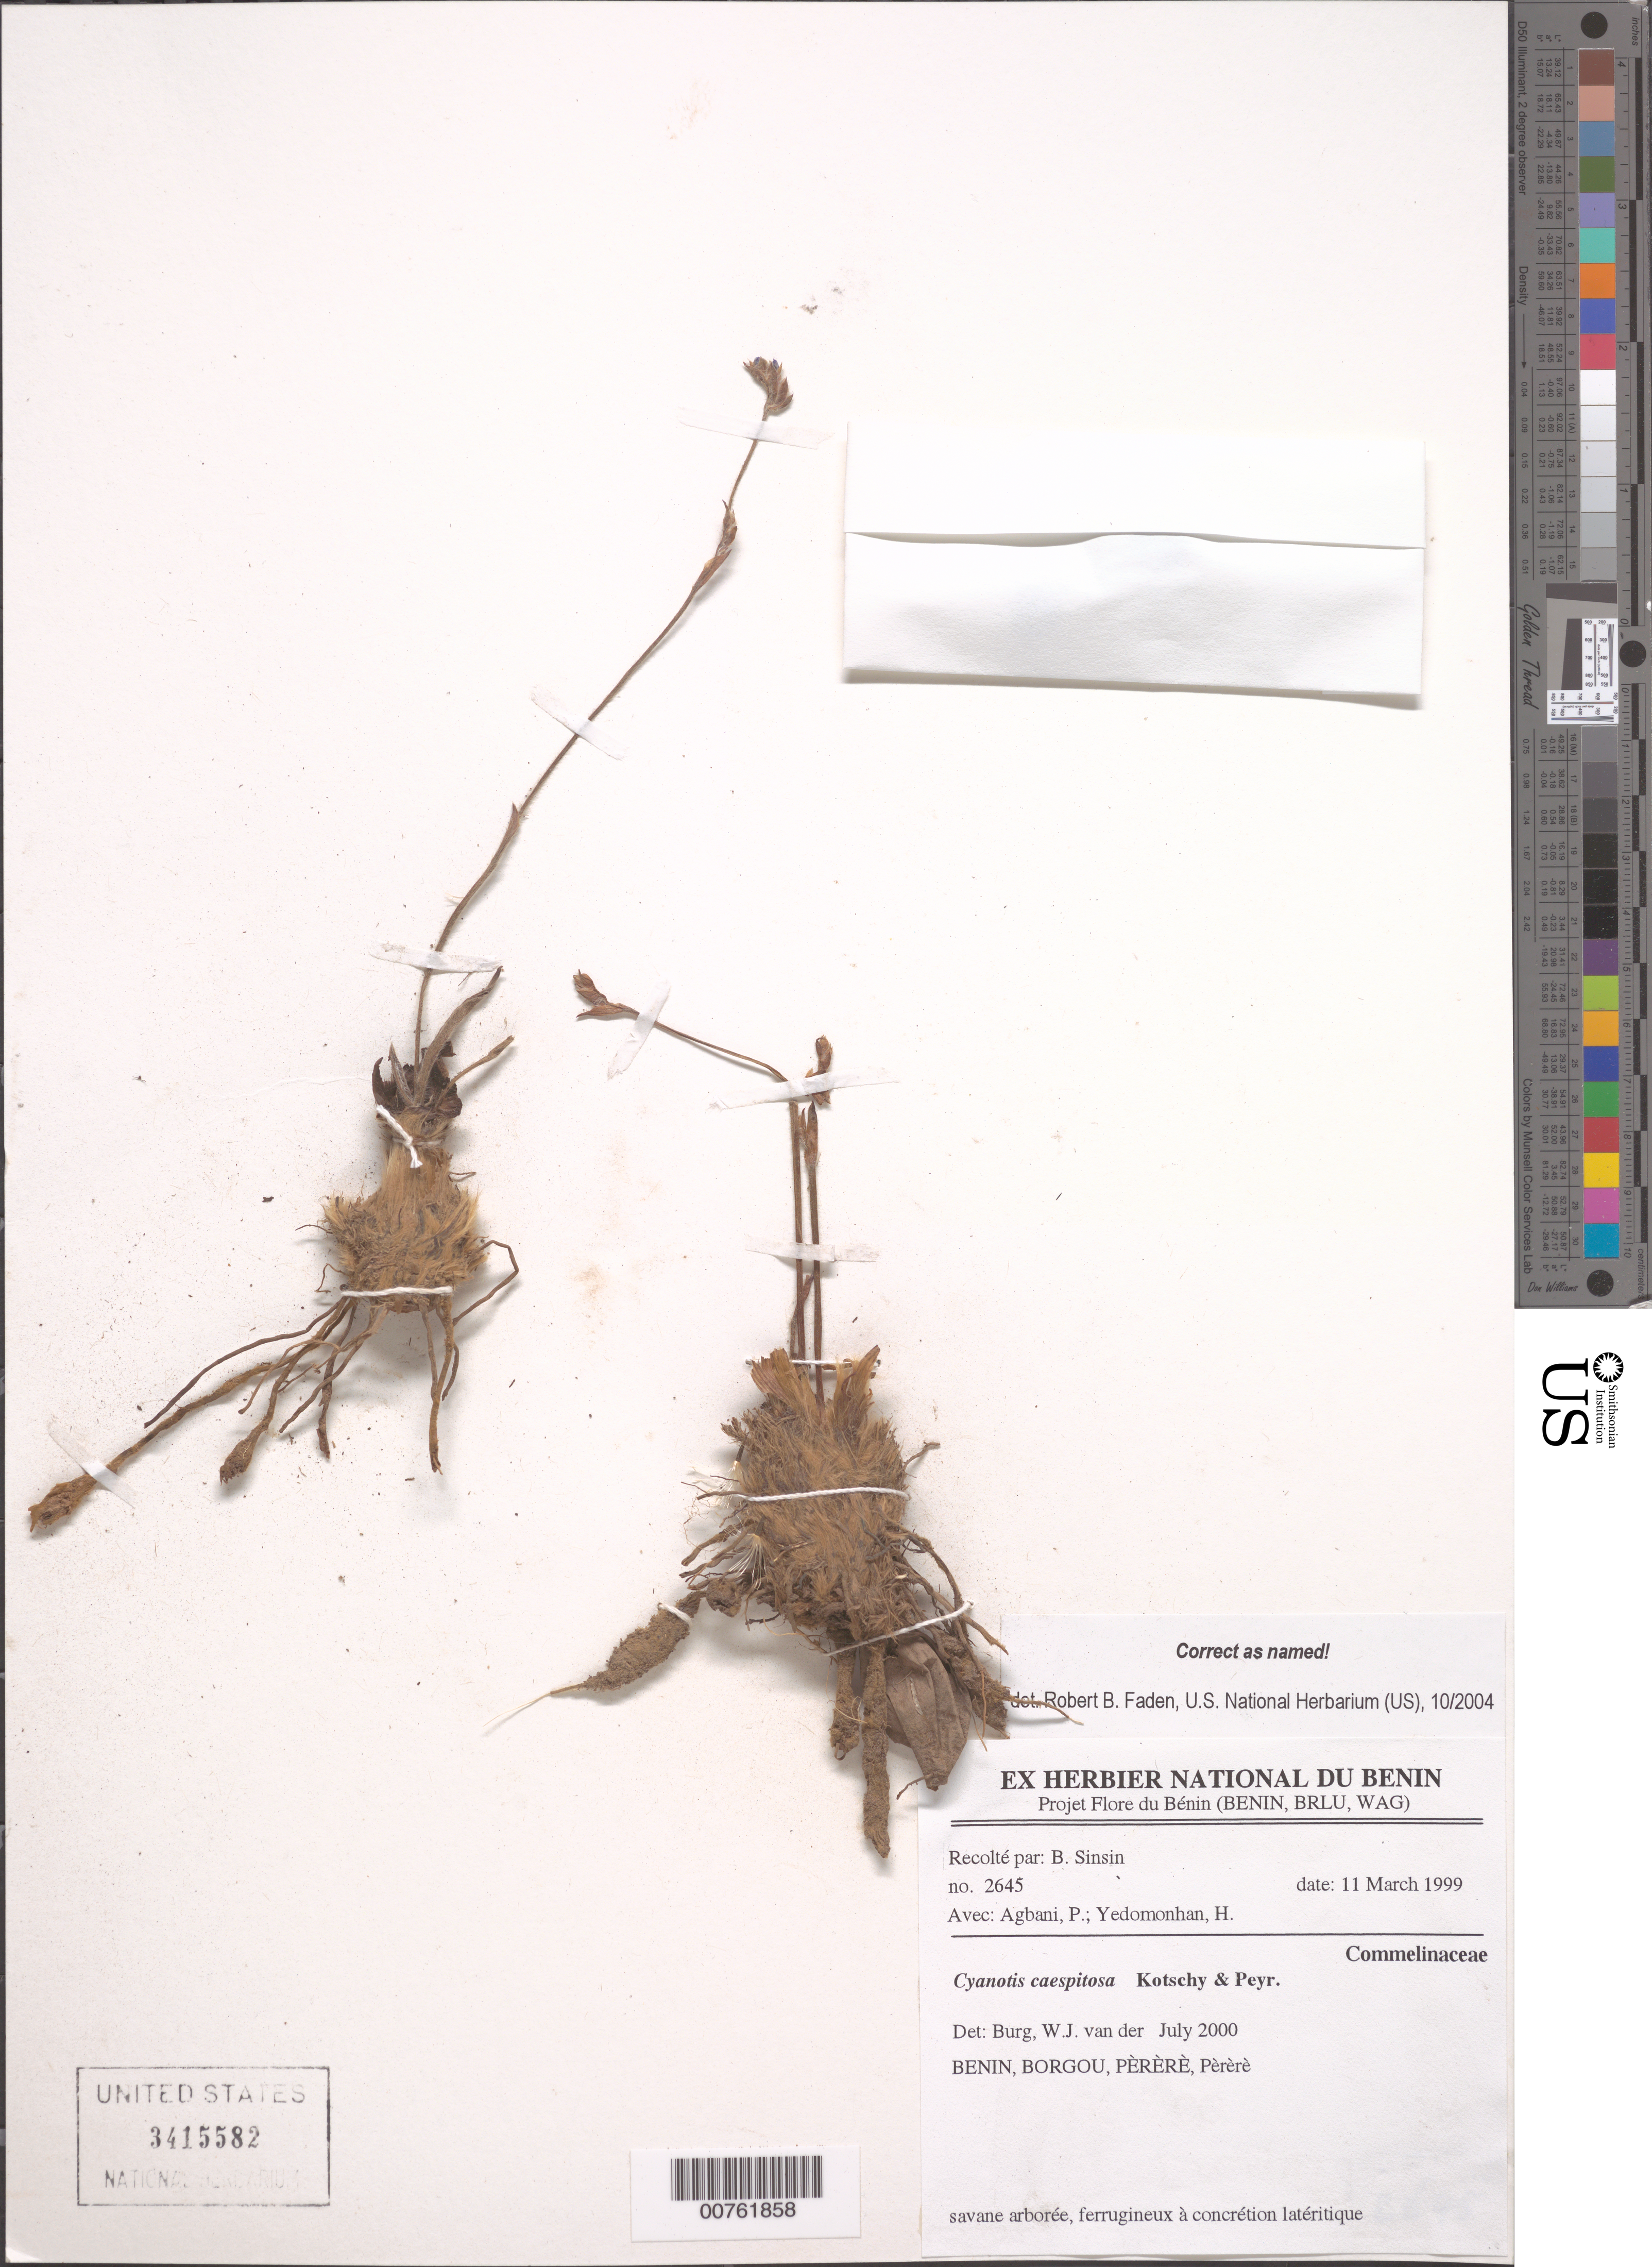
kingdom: Plantae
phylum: Tracheophyta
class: Liliopsida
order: Commelinales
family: Commelinaceae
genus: Cyanotis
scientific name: Cyanotis caespitosa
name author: Kotschy & Peyr.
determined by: Faden, Robert B., (US), Smithsonian Institution - National Museum of Natural History (UNITED STATES)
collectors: B. Sinsin, P. Agbani & H. Yedomonhan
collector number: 2645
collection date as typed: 11 Mar 1999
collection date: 1999-03-11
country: Benin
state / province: Borgou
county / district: Perere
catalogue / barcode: US 3415582